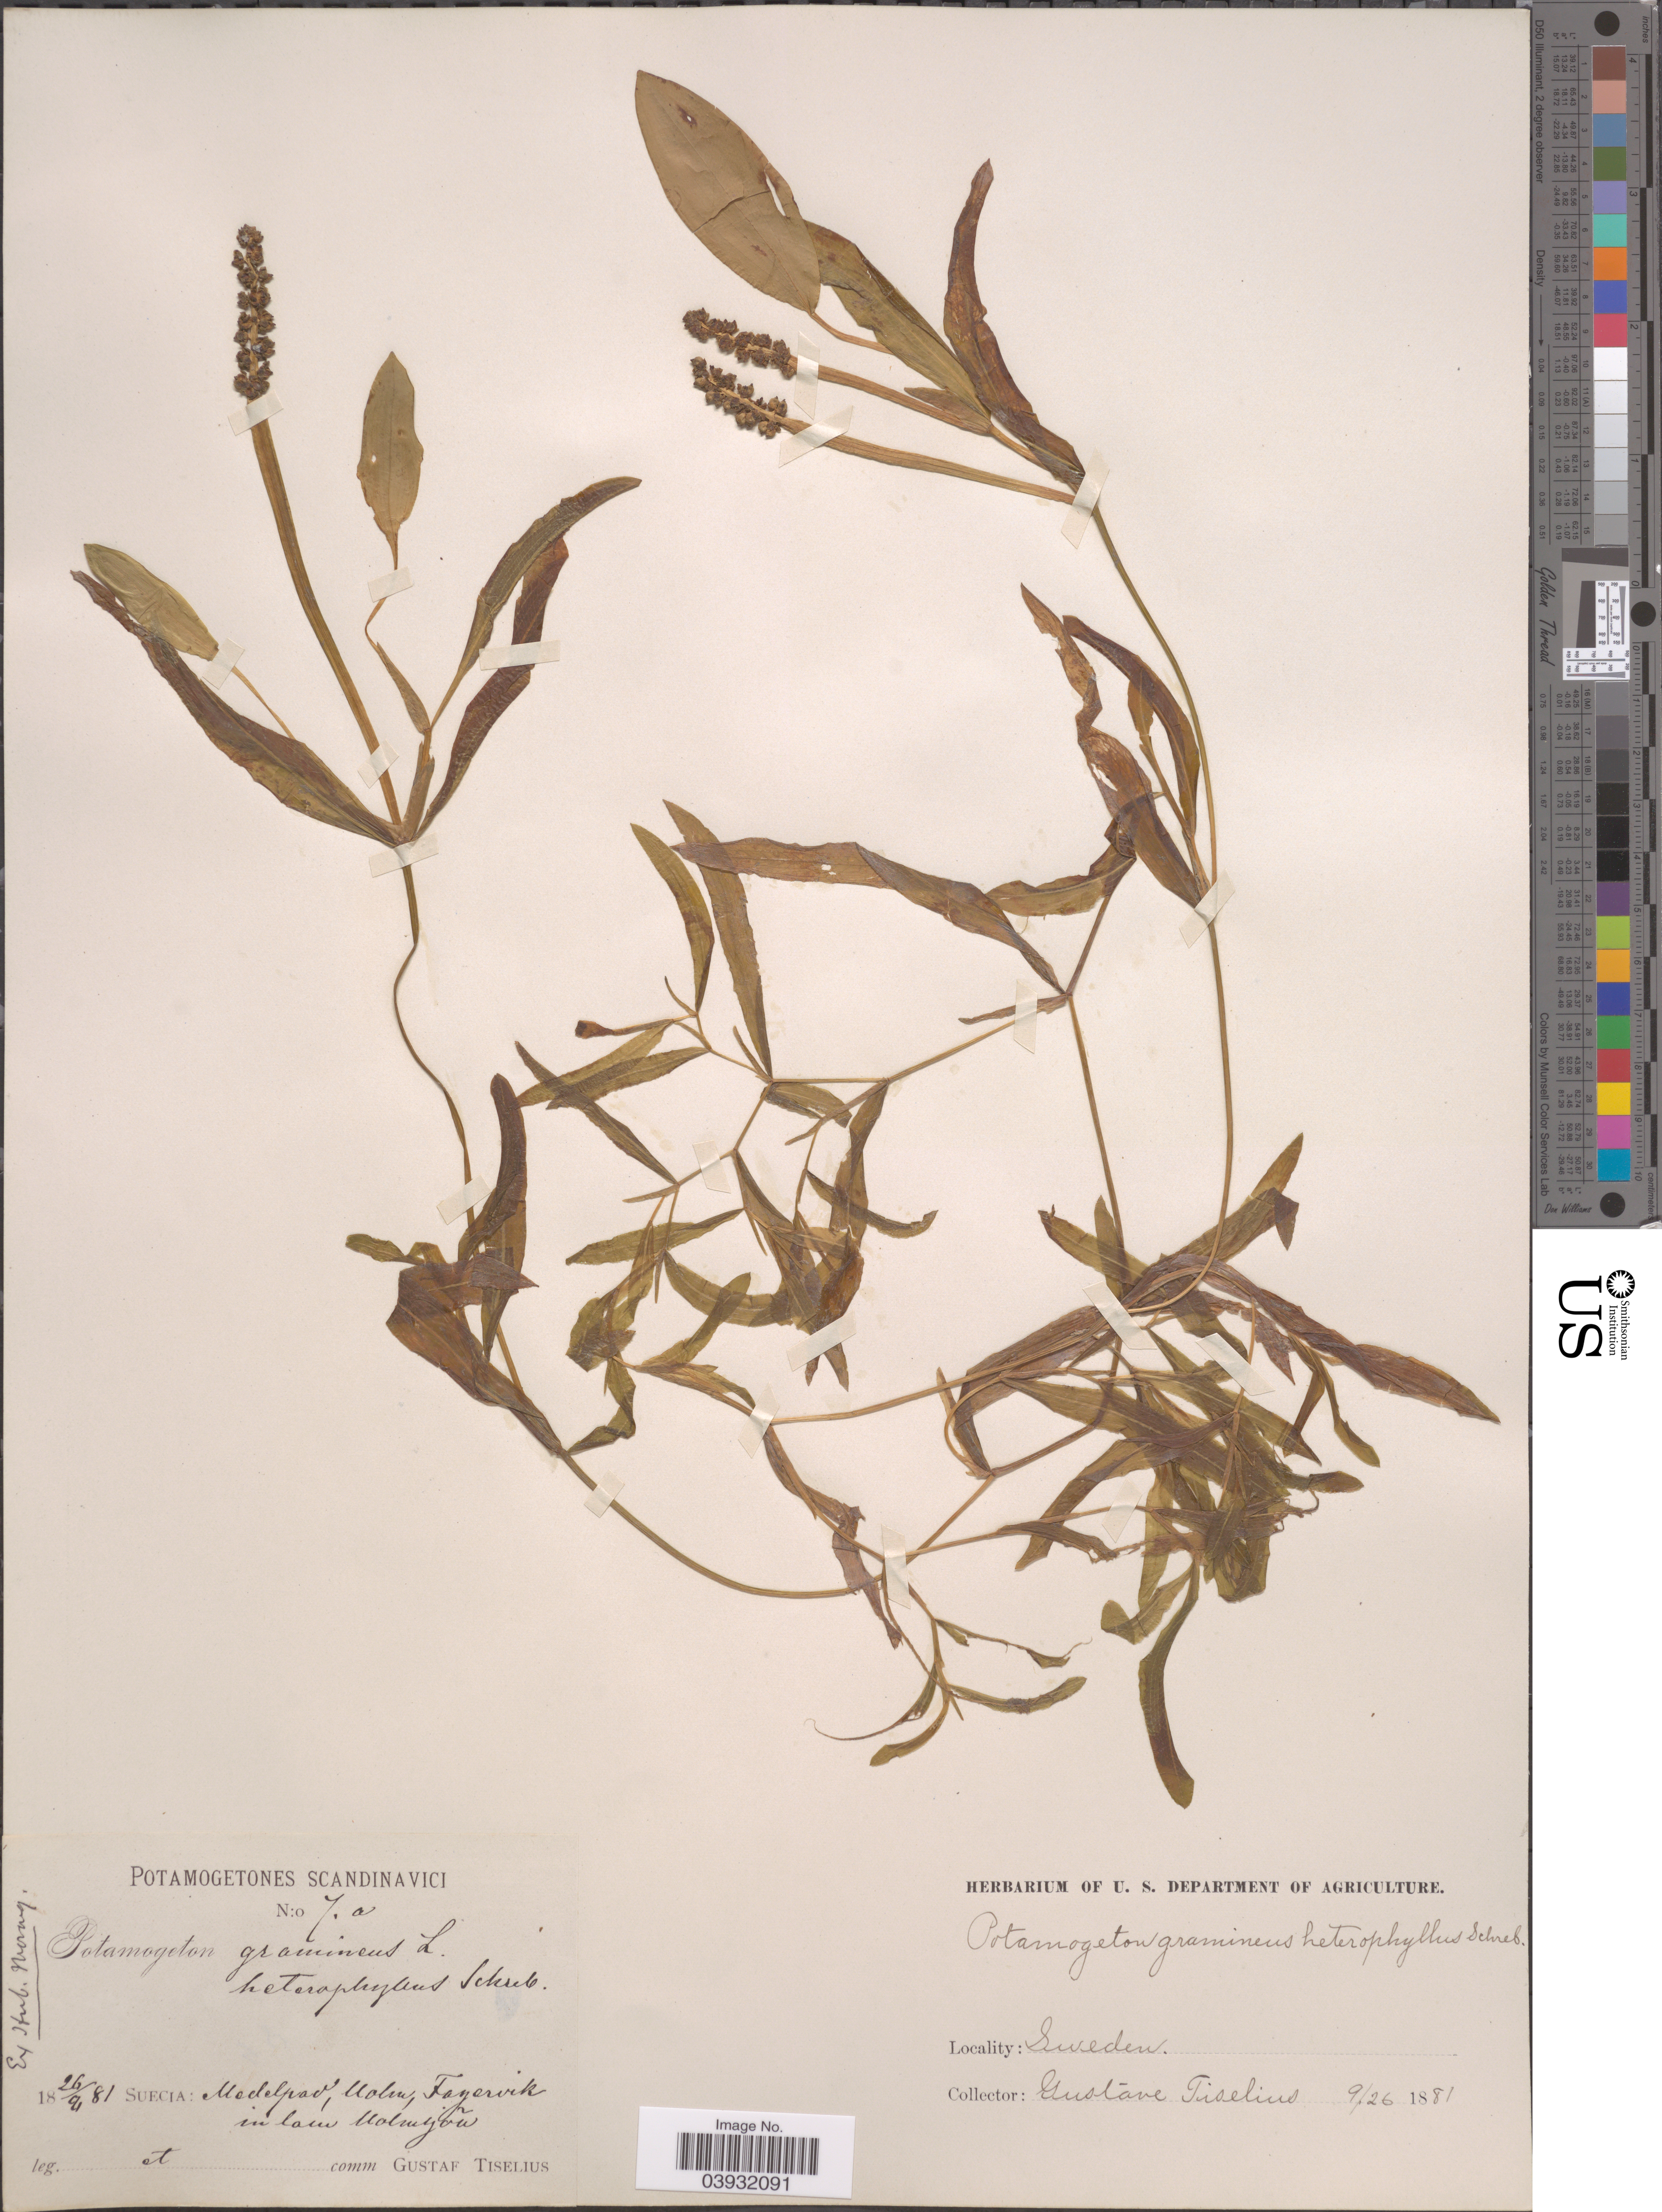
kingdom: Plantae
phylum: Tracheophyta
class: Liliopsida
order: Alismatales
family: Potamogetonaceae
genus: Potamogeton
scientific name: Potamogeton gramineus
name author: L.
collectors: G. Tiselius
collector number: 7a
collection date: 1881-09-26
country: Sweden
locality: Suecia: Medelpad, Malm, Fayervik in lacu Malmsjon.